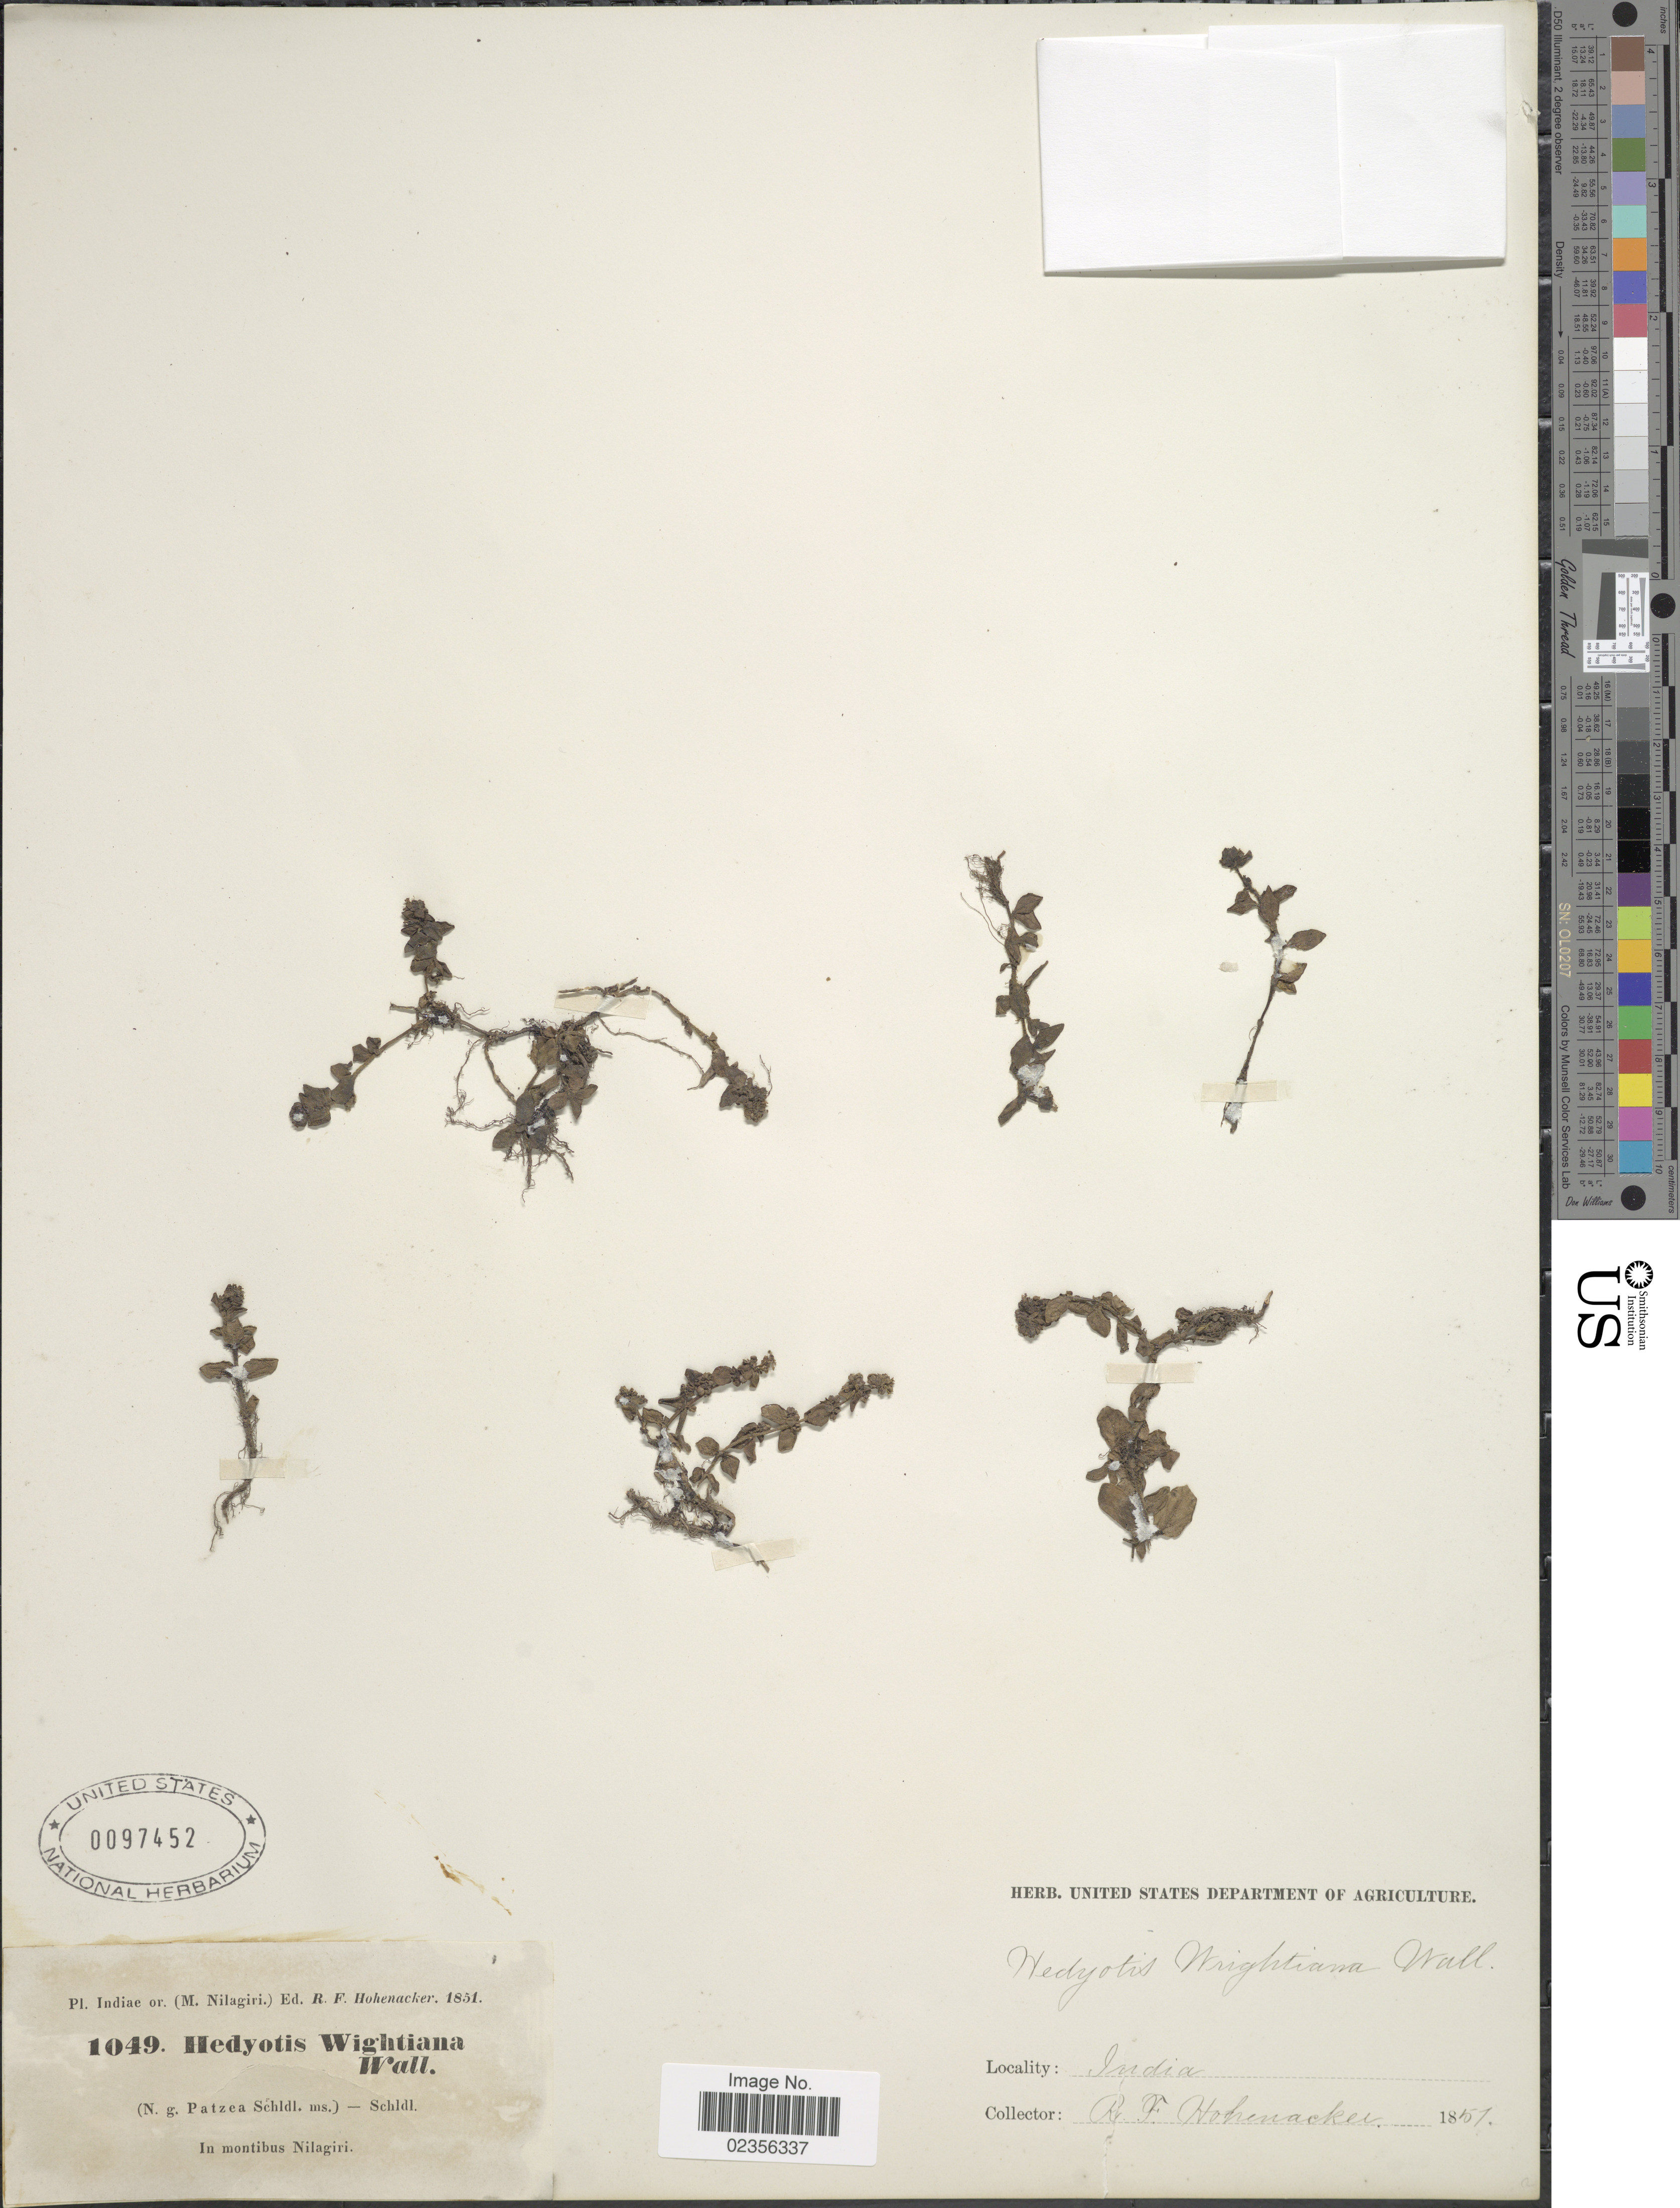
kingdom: Plantae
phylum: Tracheophyta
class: Magnoliopsida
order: Gentianales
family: Rubiaceae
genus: Hedyotis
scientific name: Hedyotis wightiana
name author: Wall. ex Wight & Arn.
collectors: R. F. Hohenacker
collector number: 1049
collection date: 1851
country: India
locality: In montibus Nilagiri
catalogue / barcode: US 97452